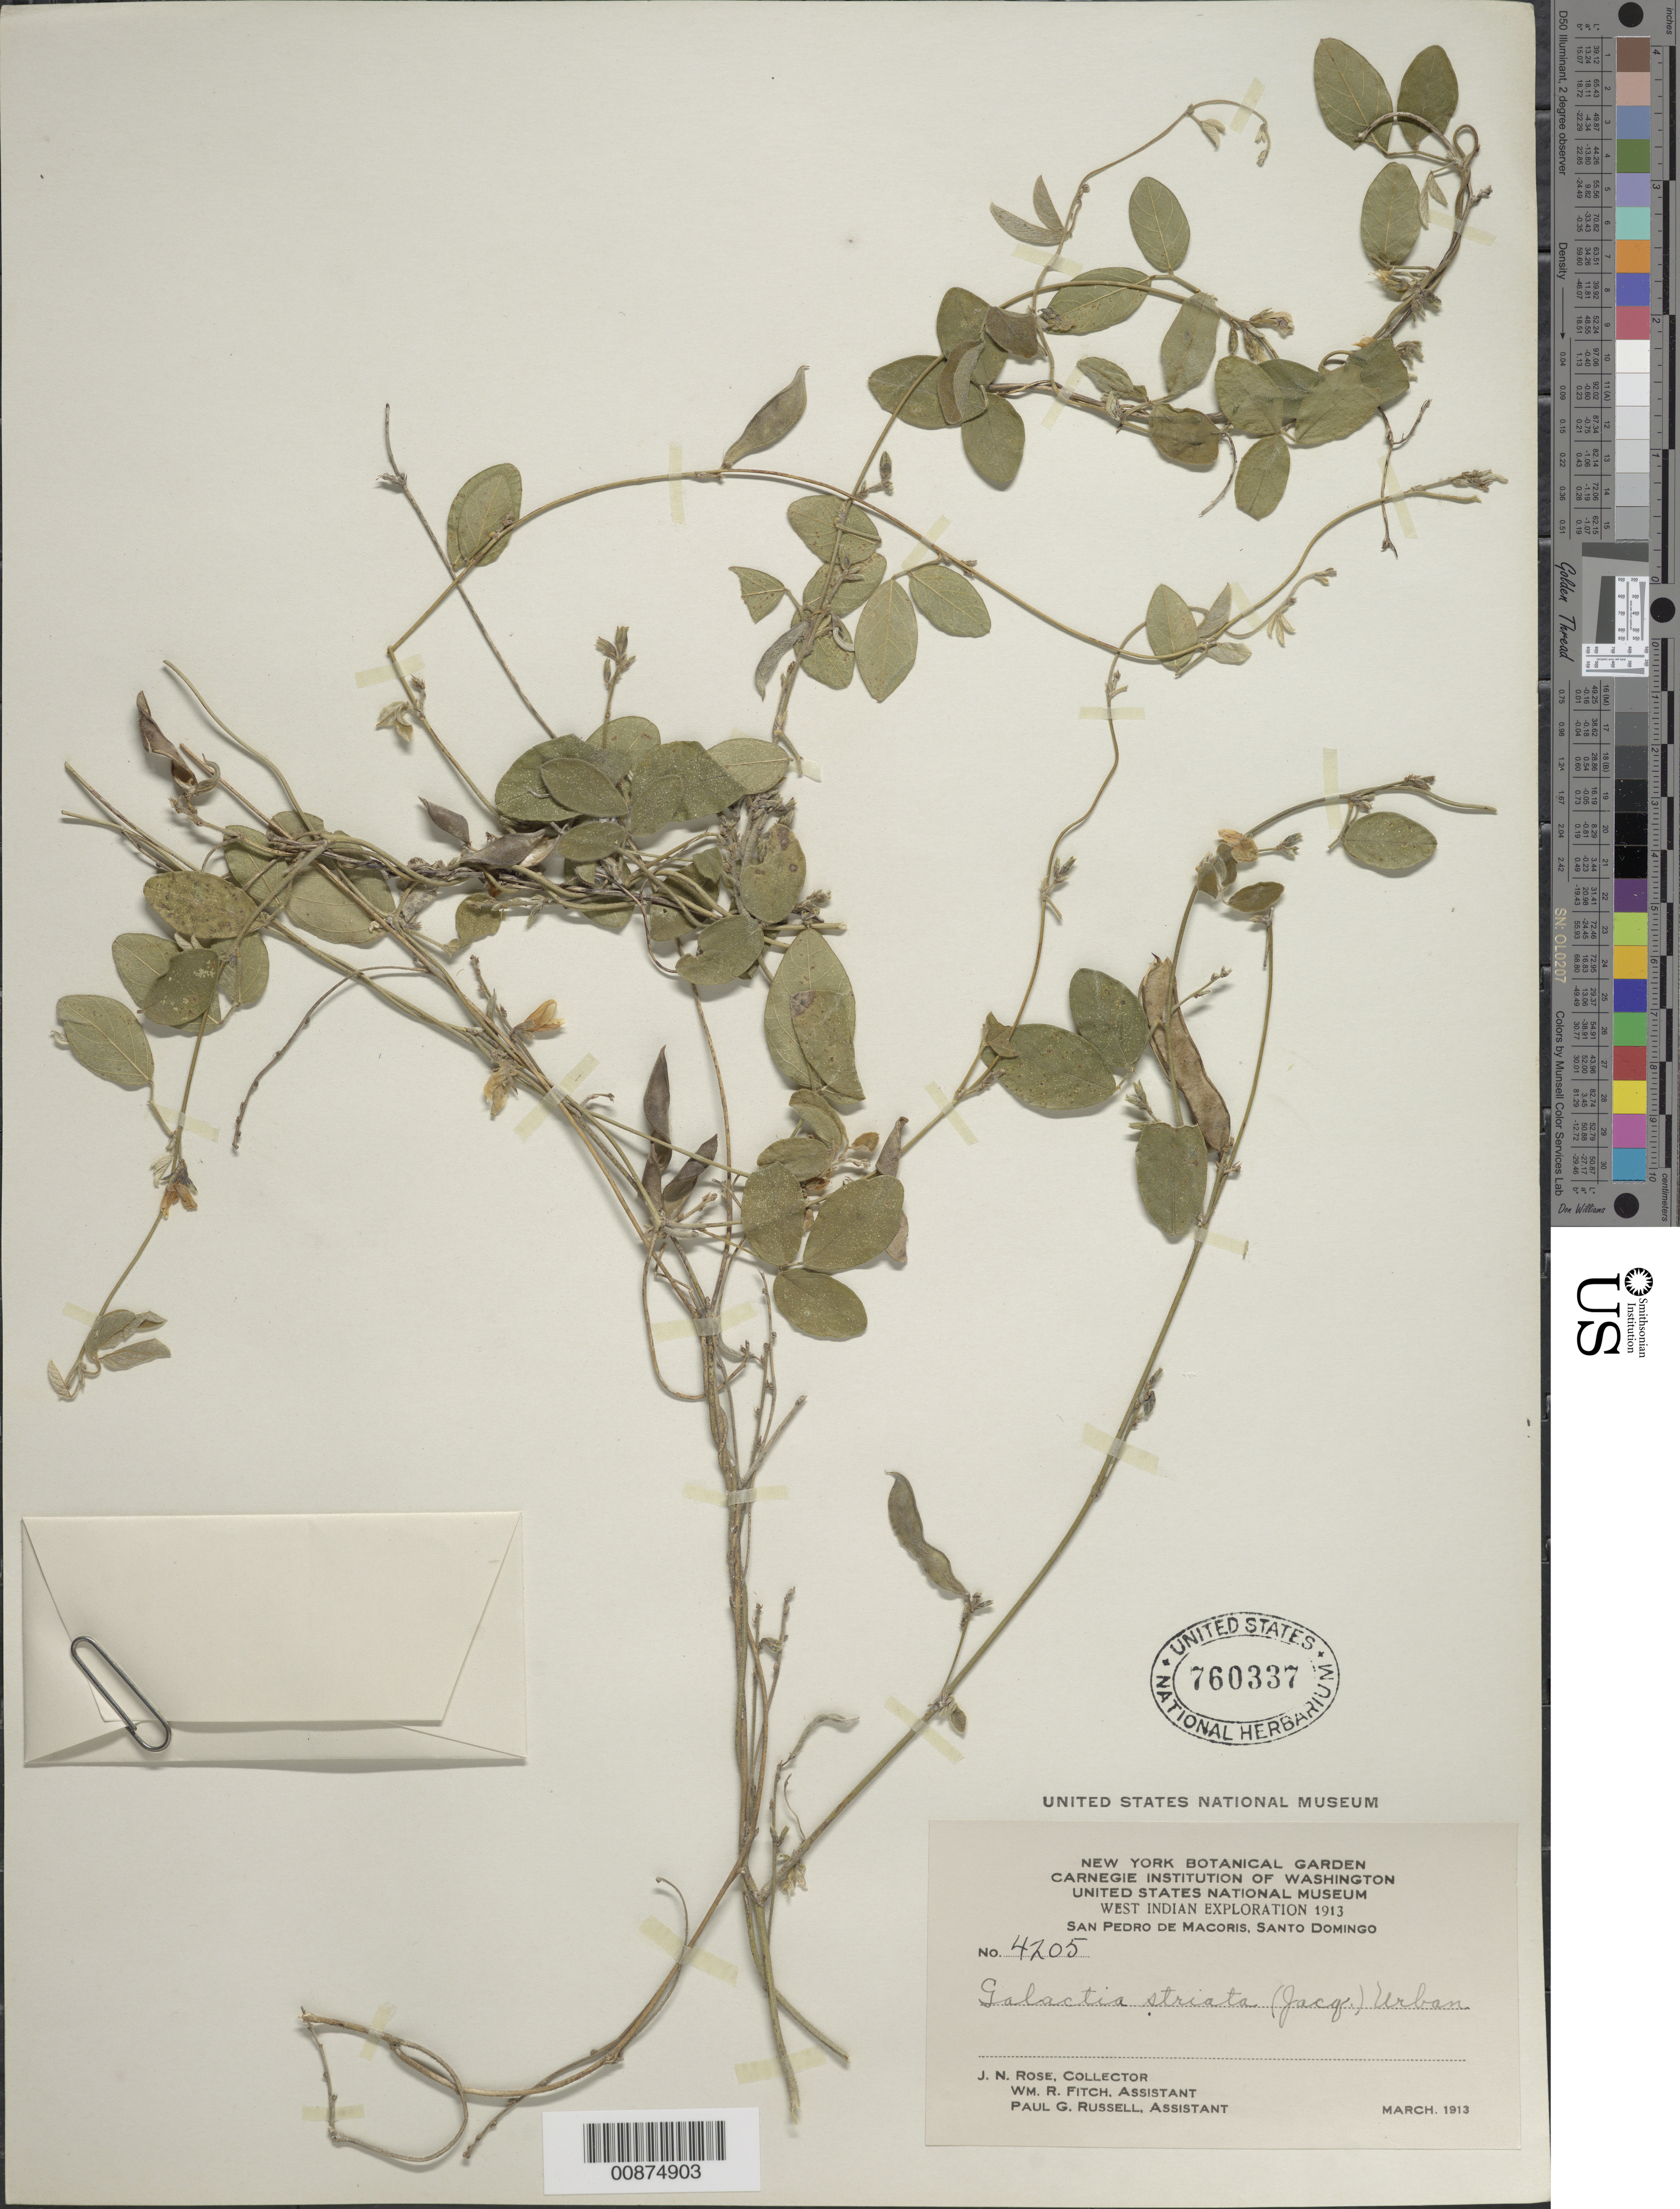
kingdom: Plantae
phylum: Tracheophyta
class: Magnoliopsida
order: Fabales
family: Fabaceae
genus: Galactia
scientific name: Galactia striata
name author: (Jacq.) Urb.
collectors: J. N. Rose, W. R. Fitch & P. G. Russell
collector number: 4205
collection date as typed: Mar 1913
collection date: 1913-03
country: Dominican Republic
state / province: San Pedro de Macoris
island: Hispaniola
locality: San Pedro de Macoris, Santo Domingo.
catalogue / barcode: US 760337